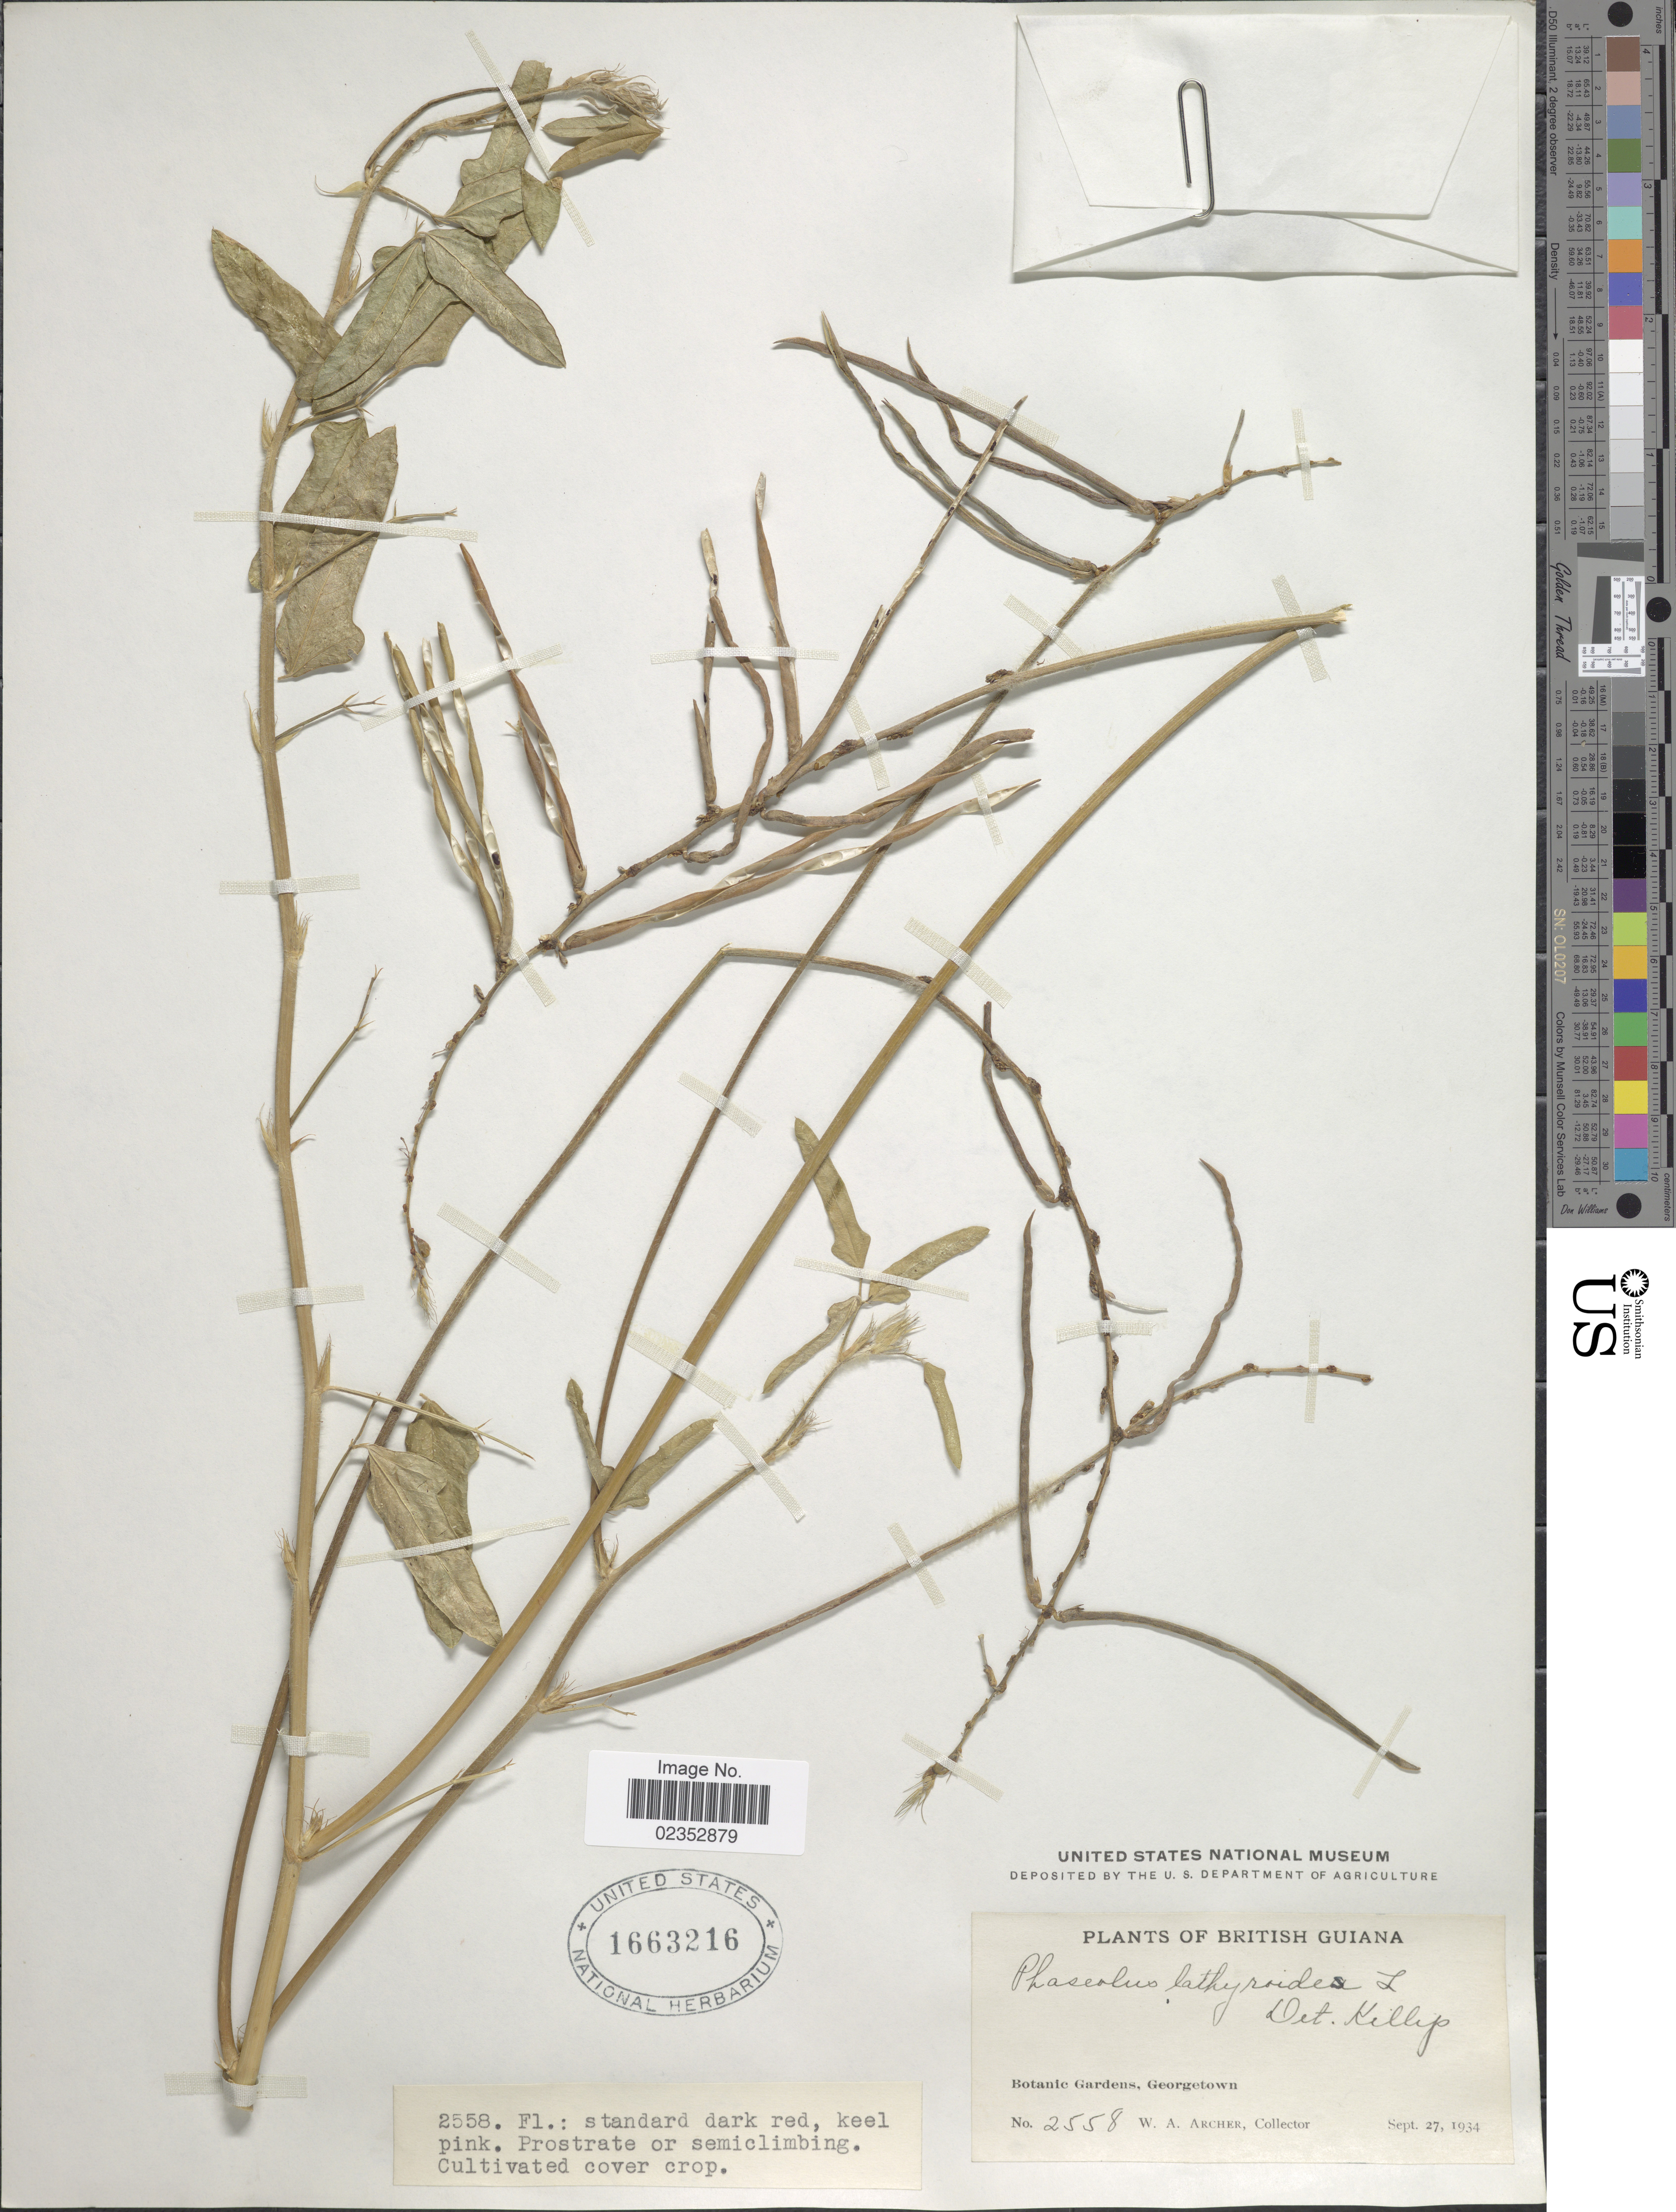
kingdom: Plantae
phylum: Tracheophyta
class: Magnoliopsida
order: Fabales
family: Fabaceae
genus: Phaseolus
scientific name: Phaseolus lathyroides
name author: L.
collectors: W. A. Archer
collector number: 2558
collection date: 1934-09-27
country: Guyana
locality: Botanic Gardens, Georgetown, British Guiana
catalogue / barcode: US 1663216